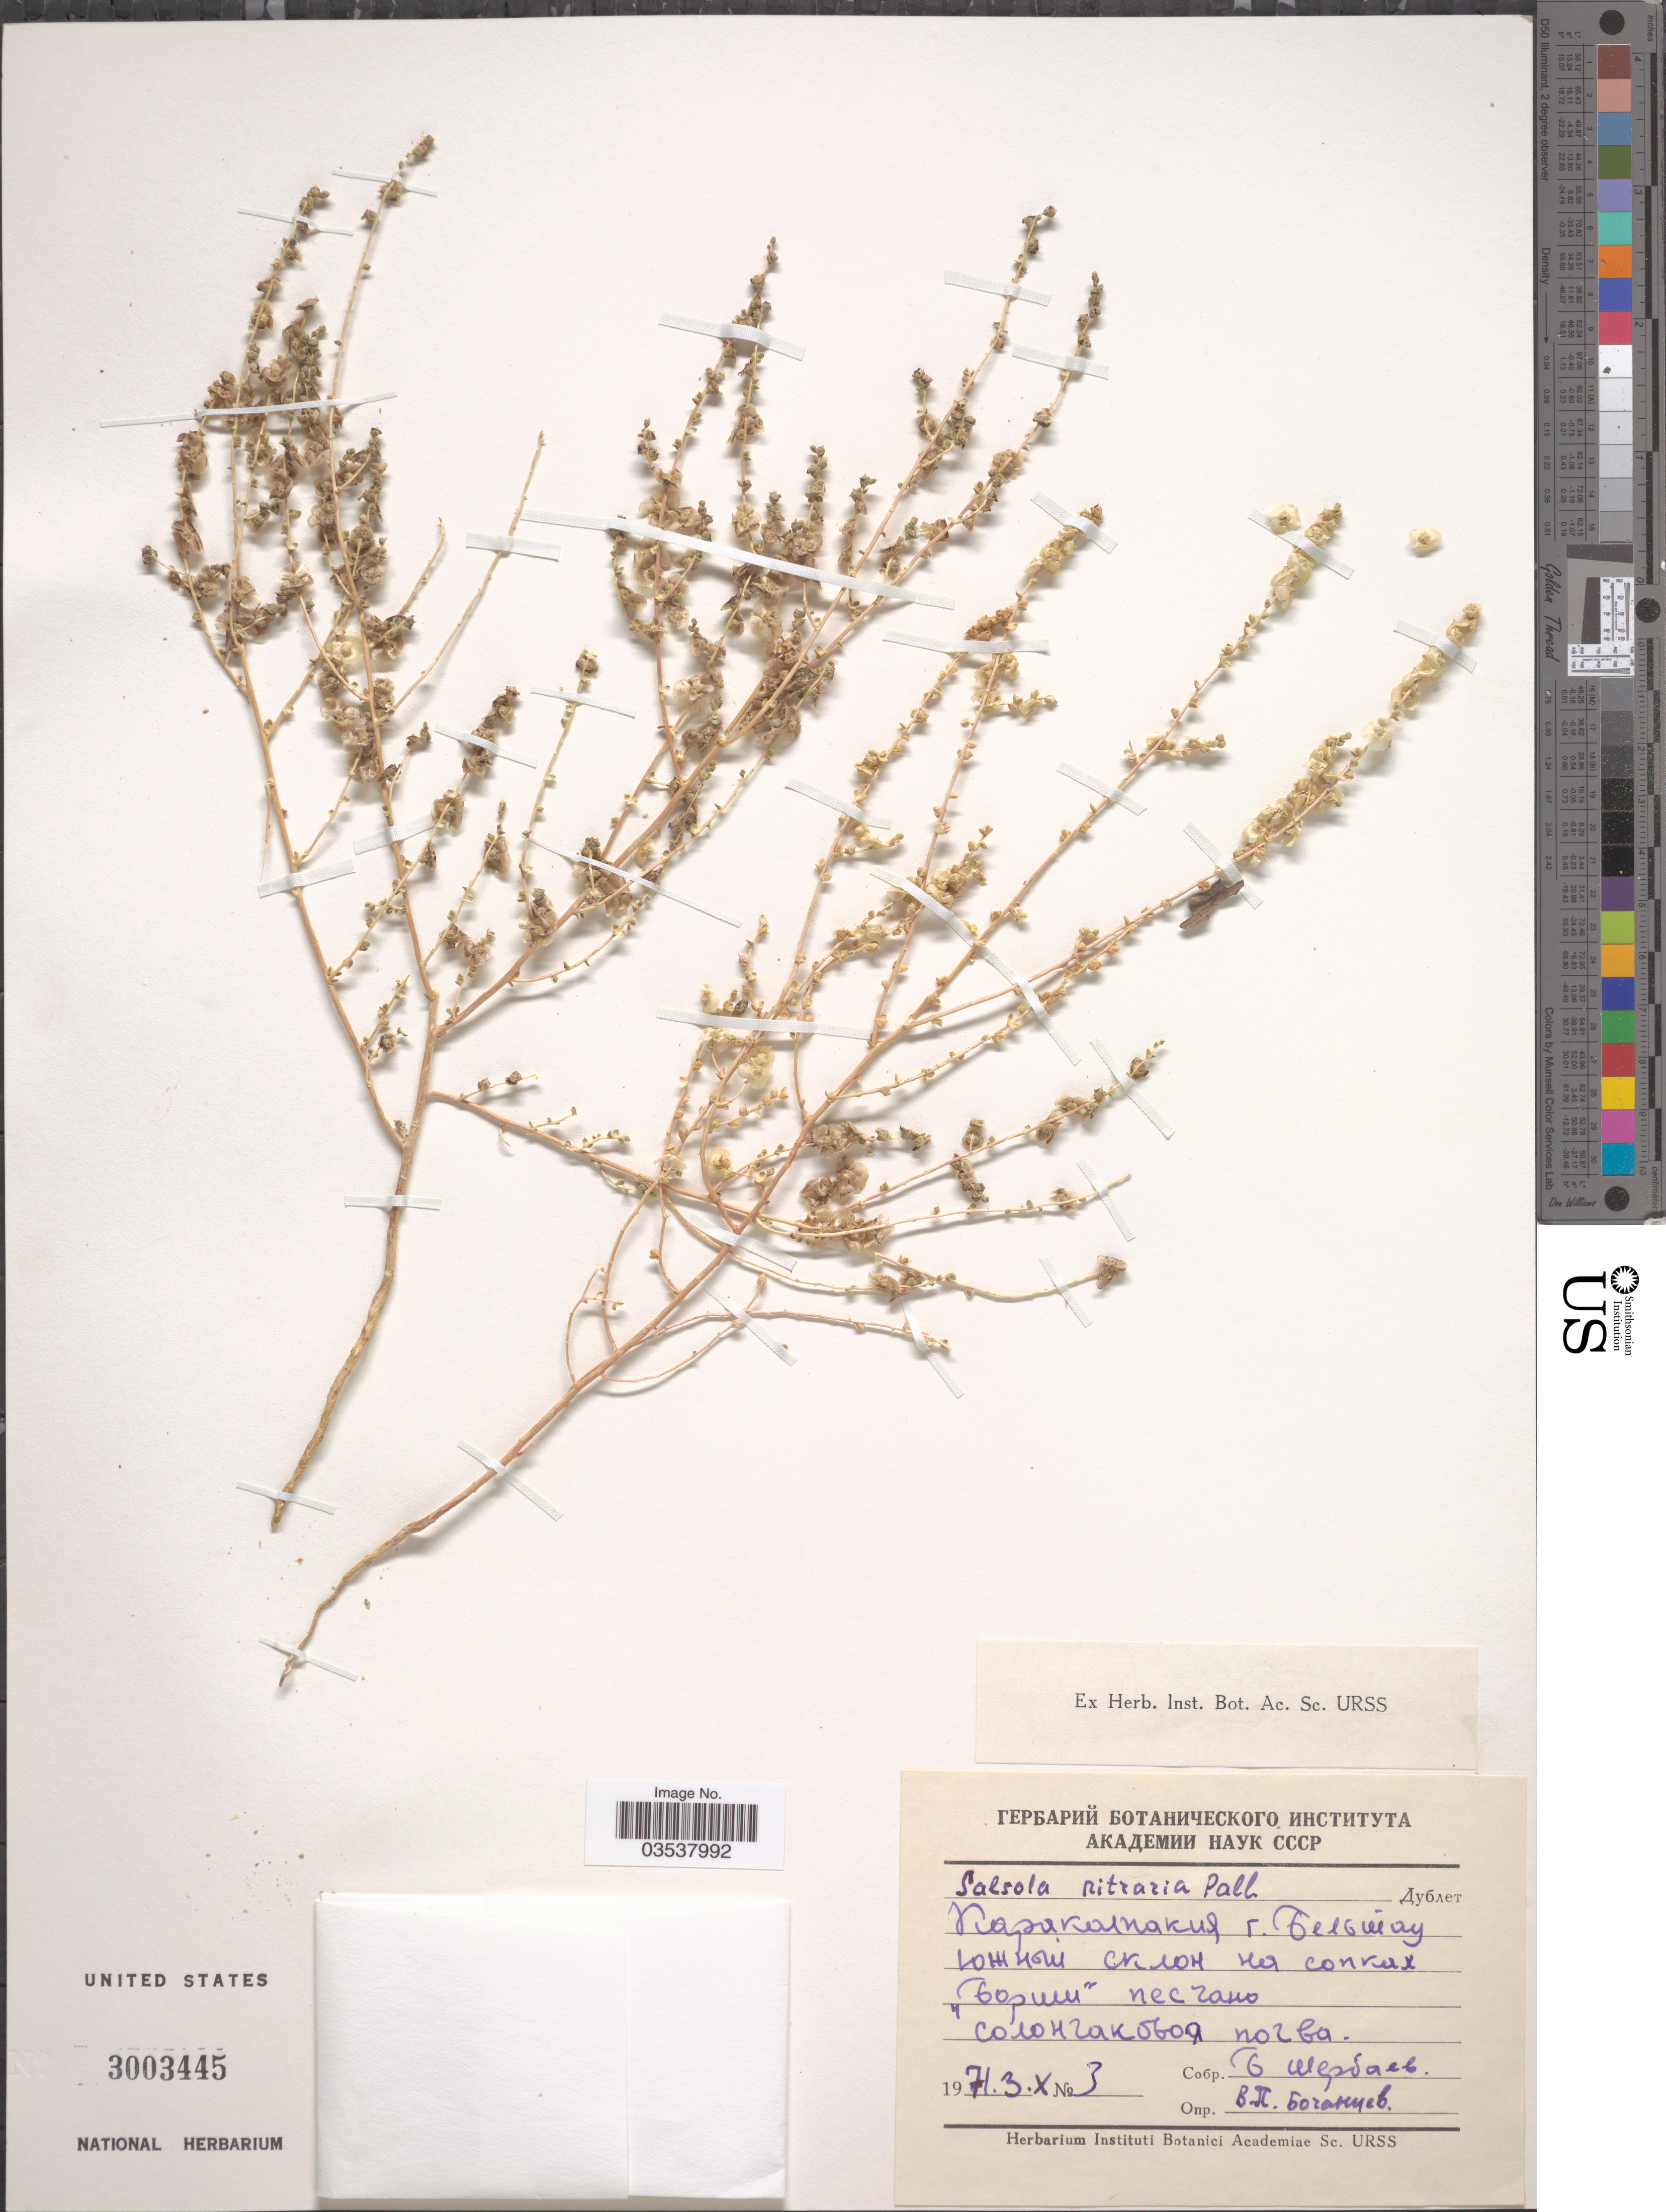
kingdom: Plantae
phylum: Tracheophyta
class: Magnoliopsida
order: Caryophyllales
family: Amaranthaceae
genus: Caroxylon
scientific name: Caroxylon nitrarium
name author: (Pall.) Akhani & Roalson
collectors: B. Scherbaev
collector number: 3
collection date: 1971-10-03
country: Uzbekistan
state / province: Qoraqalpog'iston Republikasi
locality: S of Beltau Mt.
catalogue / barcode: US 3003445